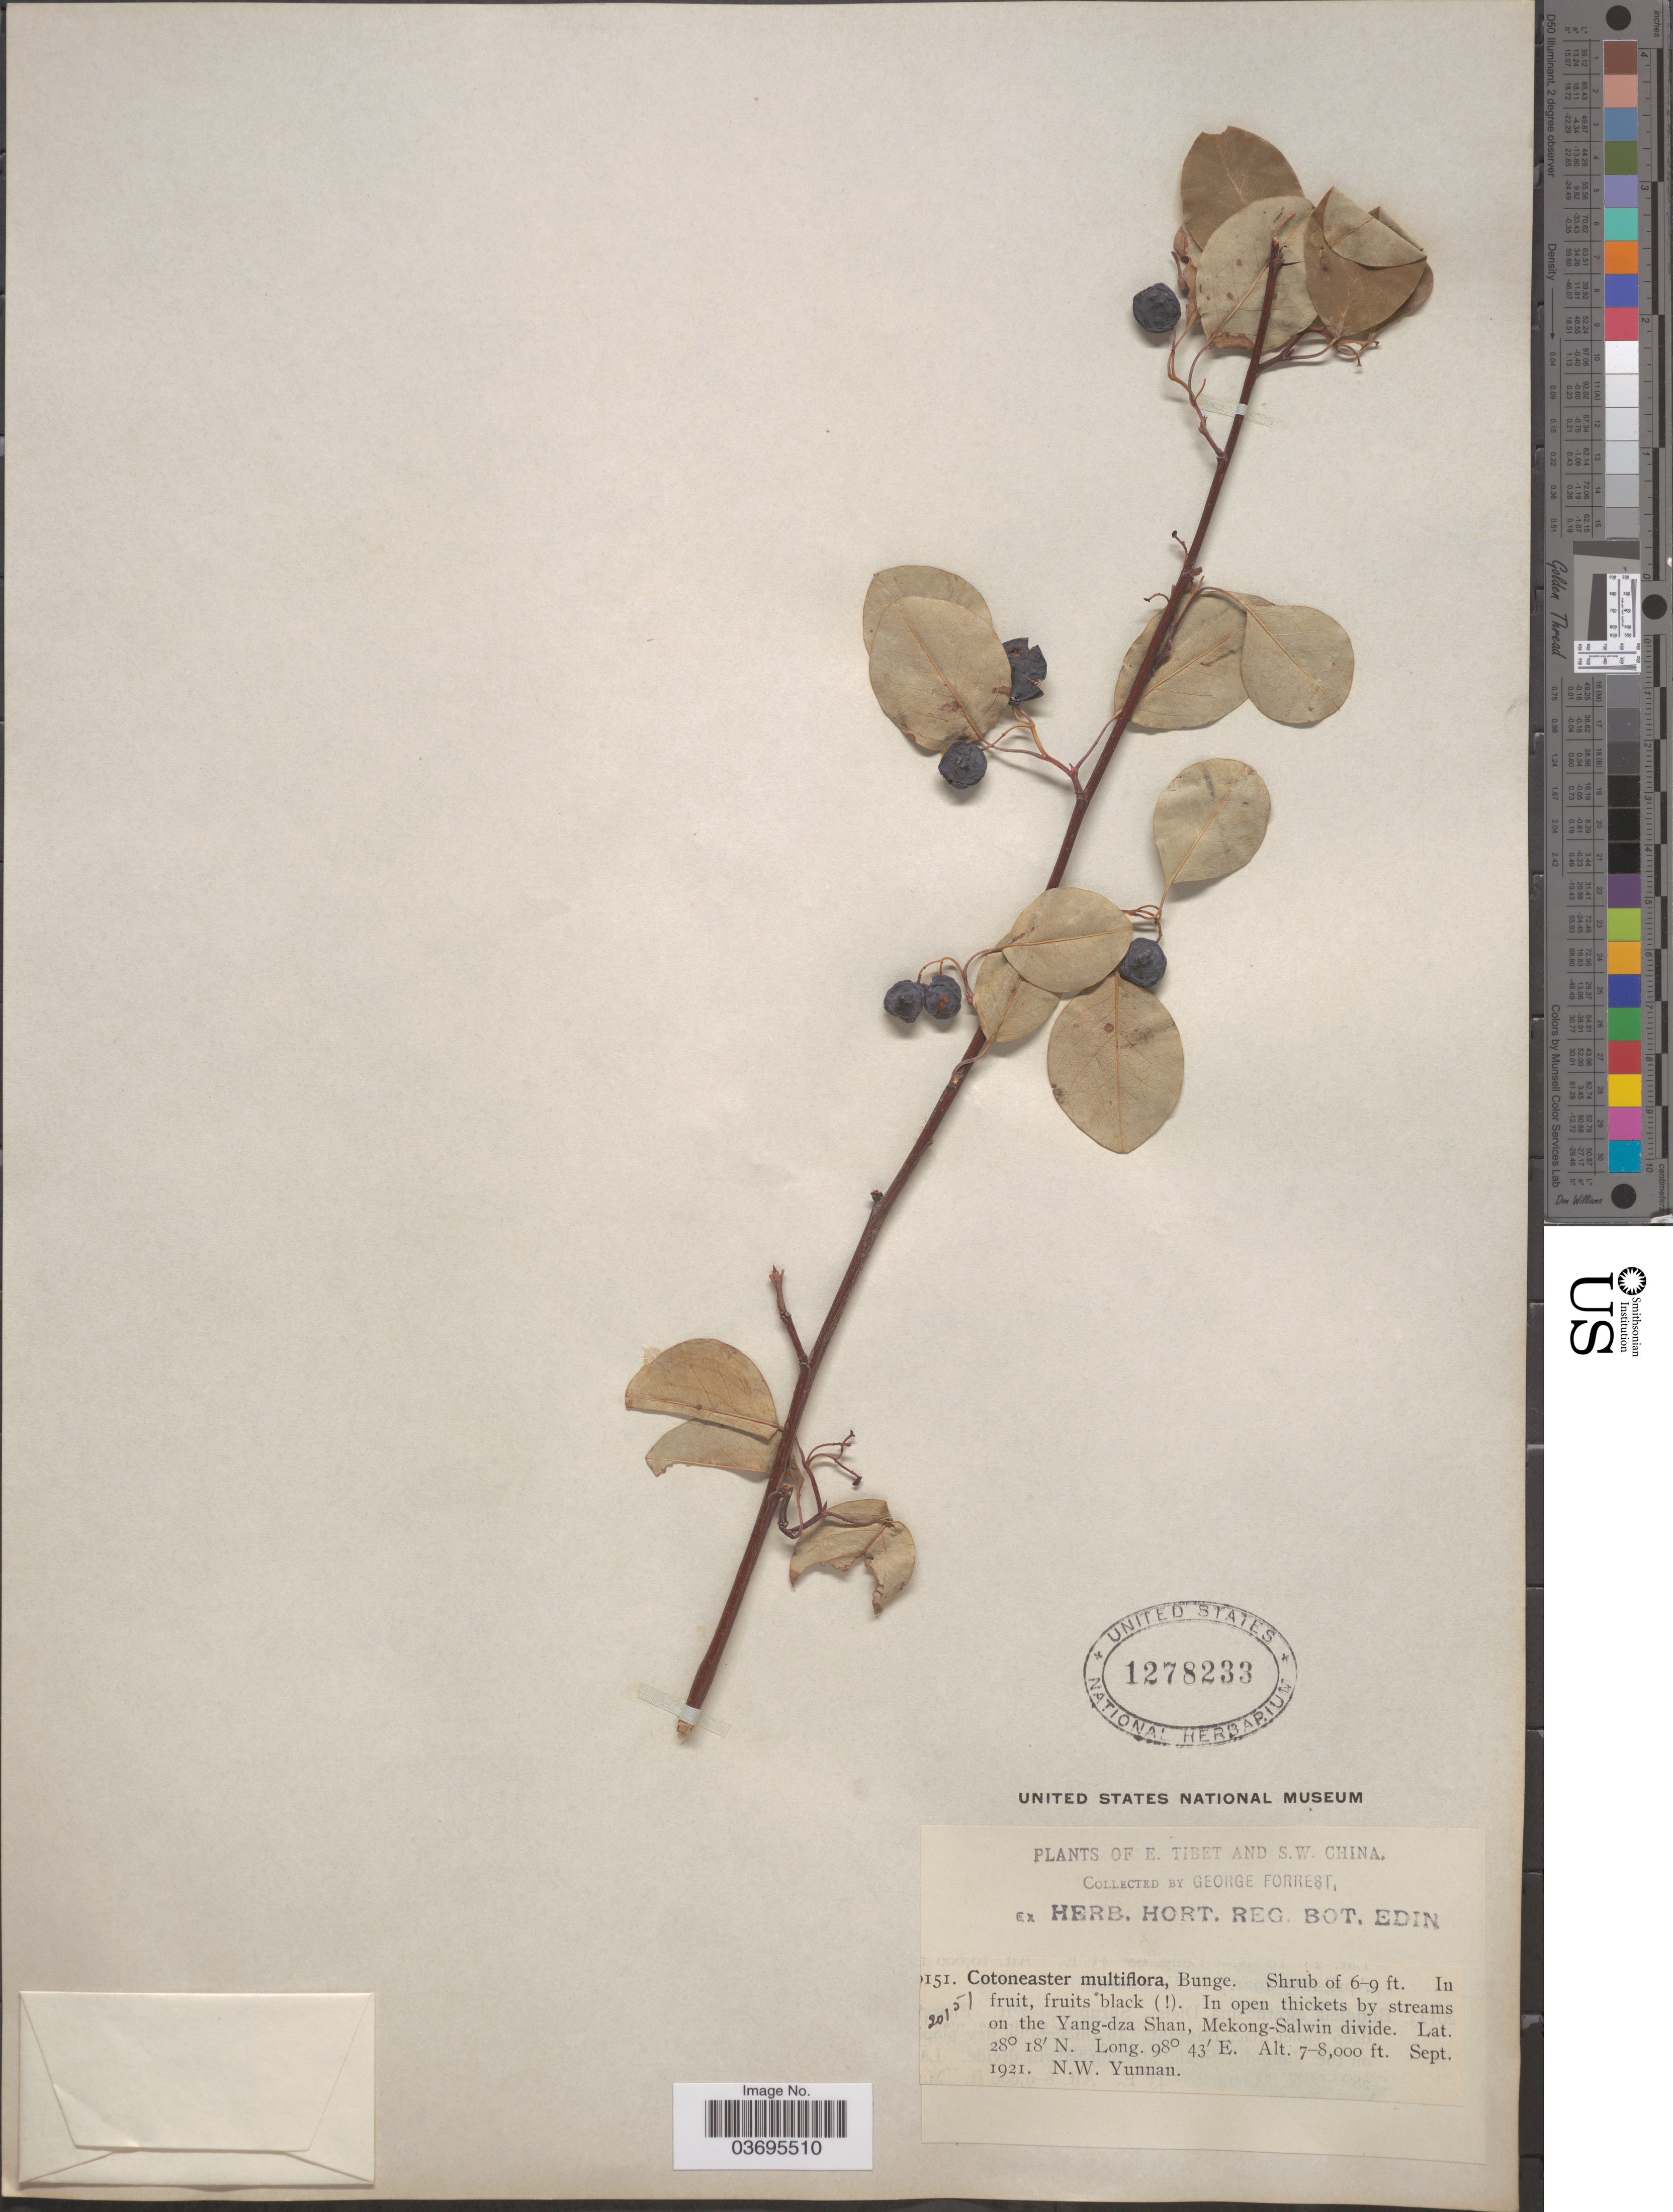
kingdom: Plantae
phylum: Tracheophyta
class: Magnoliopsida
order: Rosales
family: Rosaceae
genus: Cotoneaster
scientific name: Cotoneaster multiflora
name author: Bunge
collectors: G. Forrest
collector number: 20151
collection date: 1921-09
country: China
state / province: Yunnan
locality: E. Tibet and S.W. China. By streams on the Yang-dza Shan, Mekong-Salwin divide. N.W. Yunnan.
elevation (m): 2134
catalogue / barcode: US 1278233